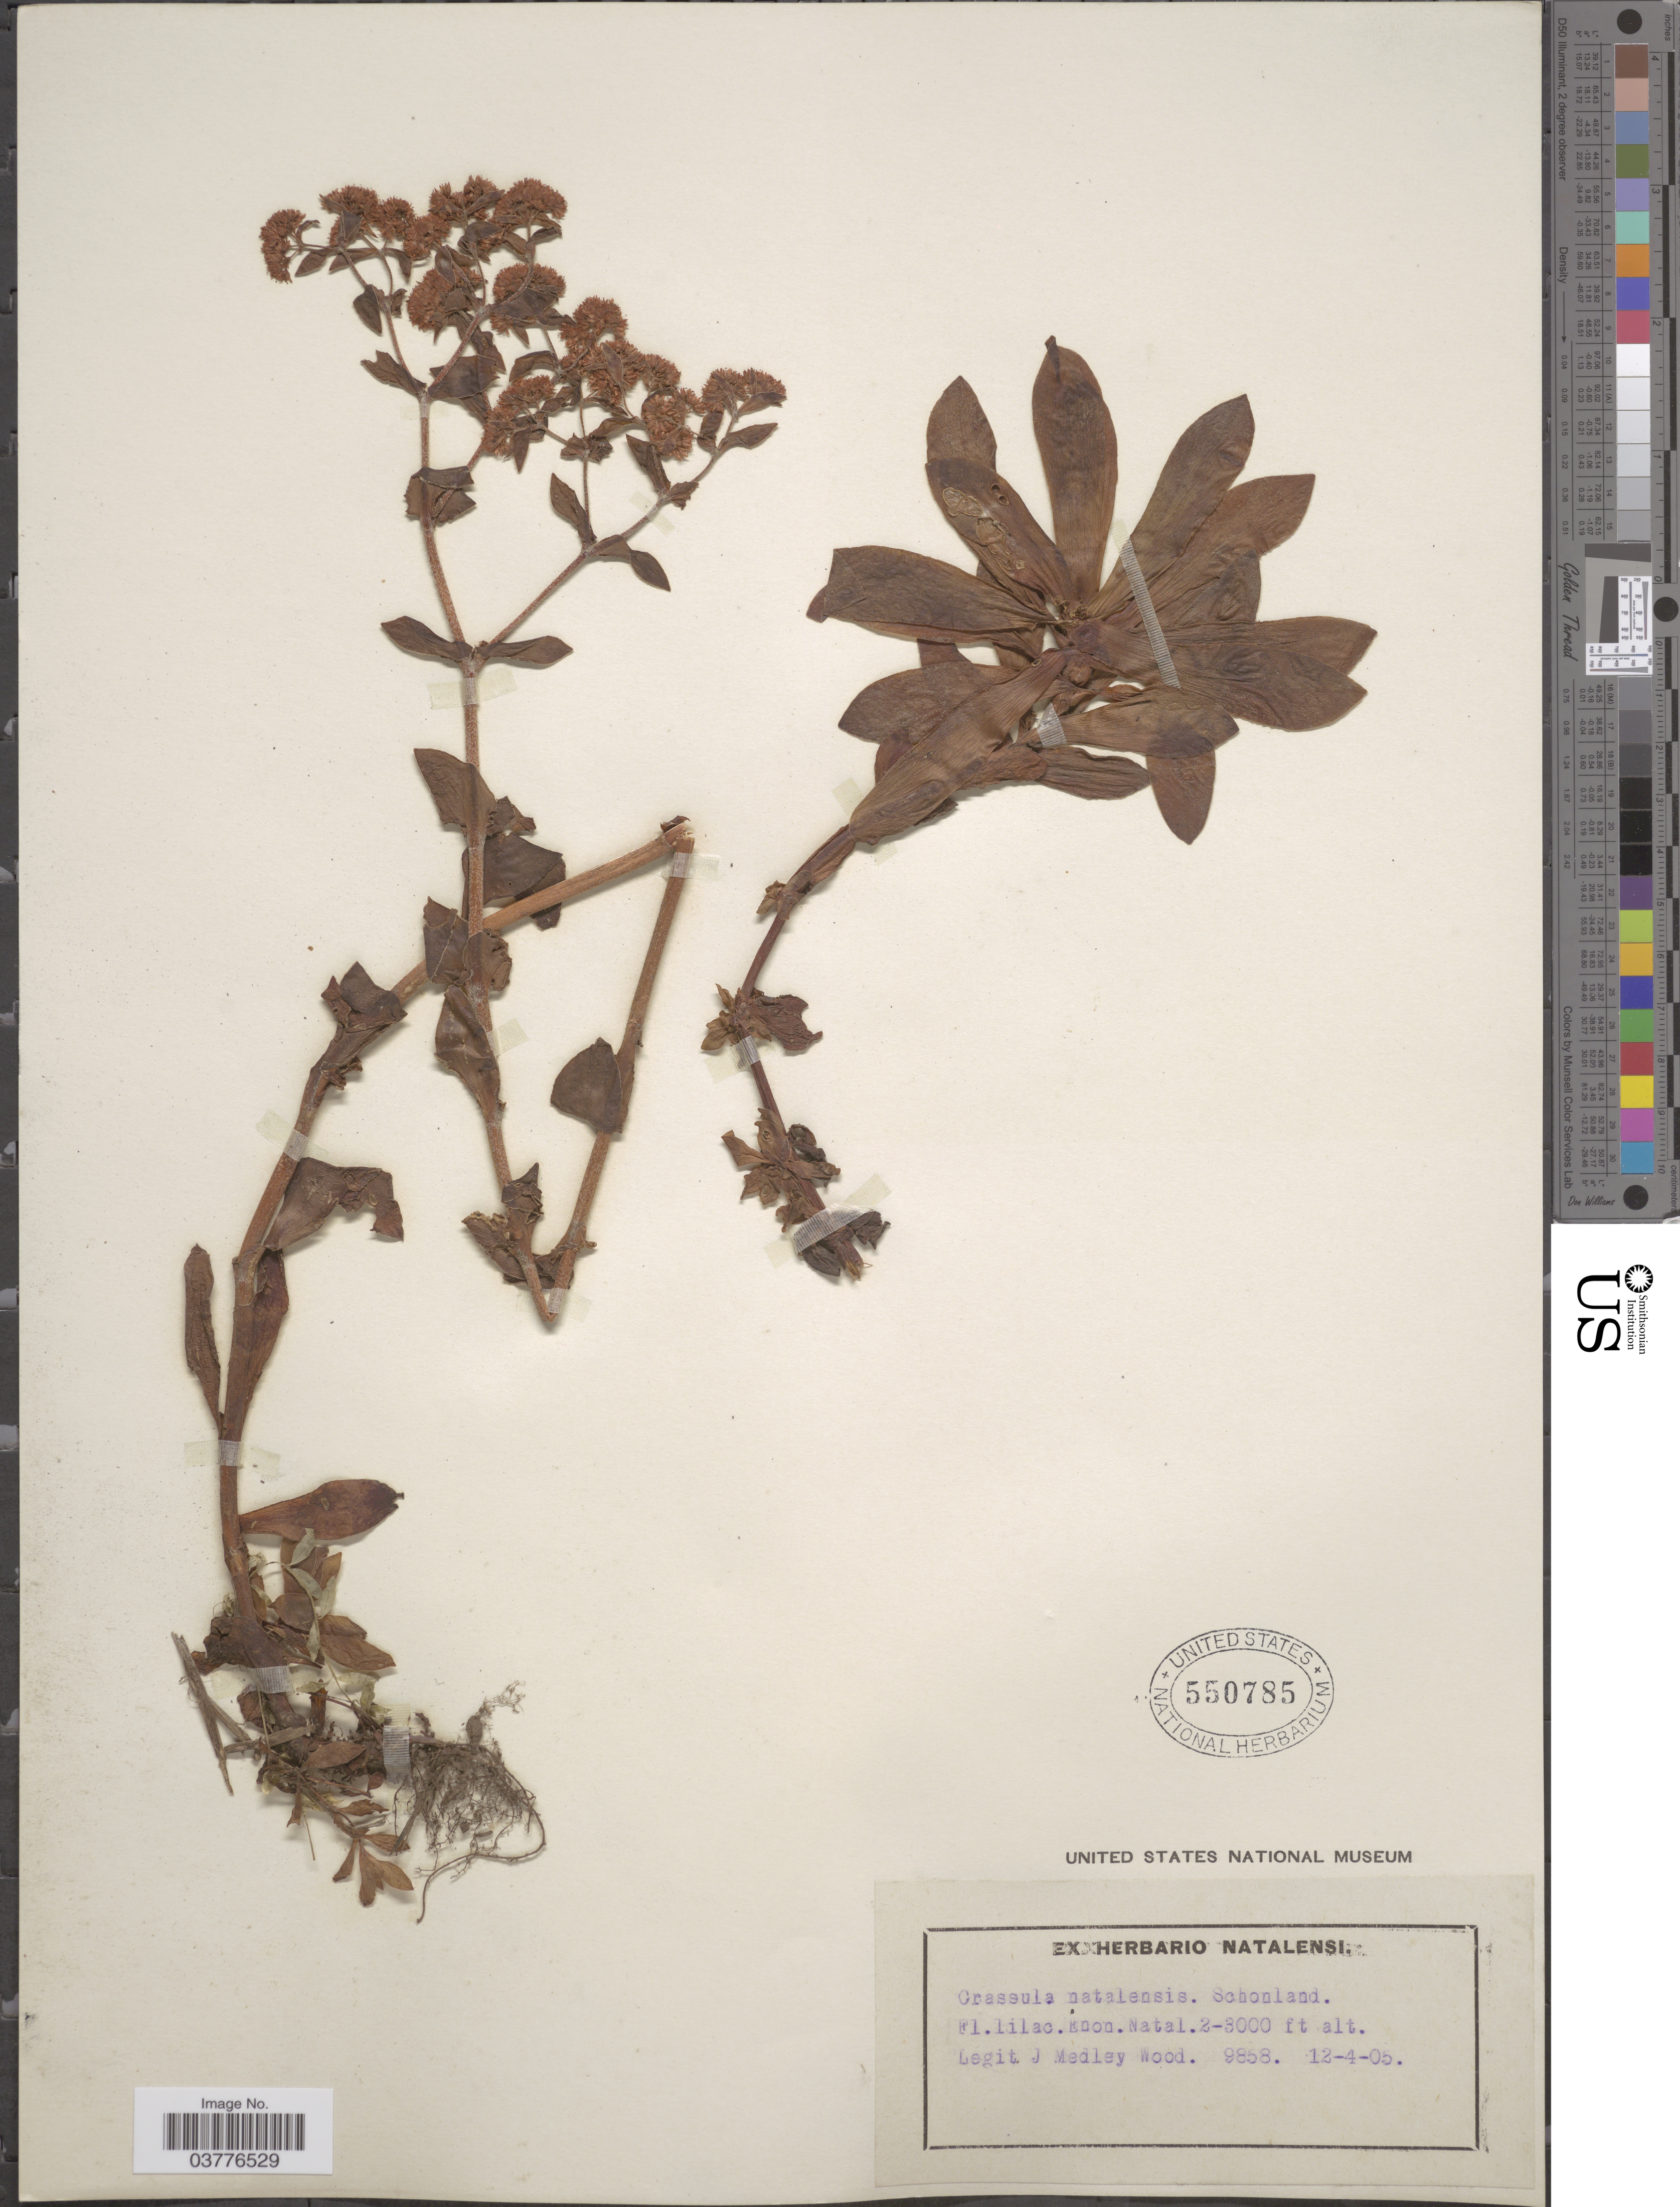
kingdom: Plantae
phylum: Tracheophyta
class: Magnoliopsida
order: Saxifragales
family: Crassulaceae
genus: Crassula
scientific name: Crassula natalensis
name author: Schönland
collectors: J. Medley Wood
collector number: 9858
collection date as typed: Transcribed d/m/y: 12/4/5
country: South Africa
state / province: KwaZulu-Natal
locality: Enon. Natal.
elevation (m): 610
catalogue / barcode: US 550785